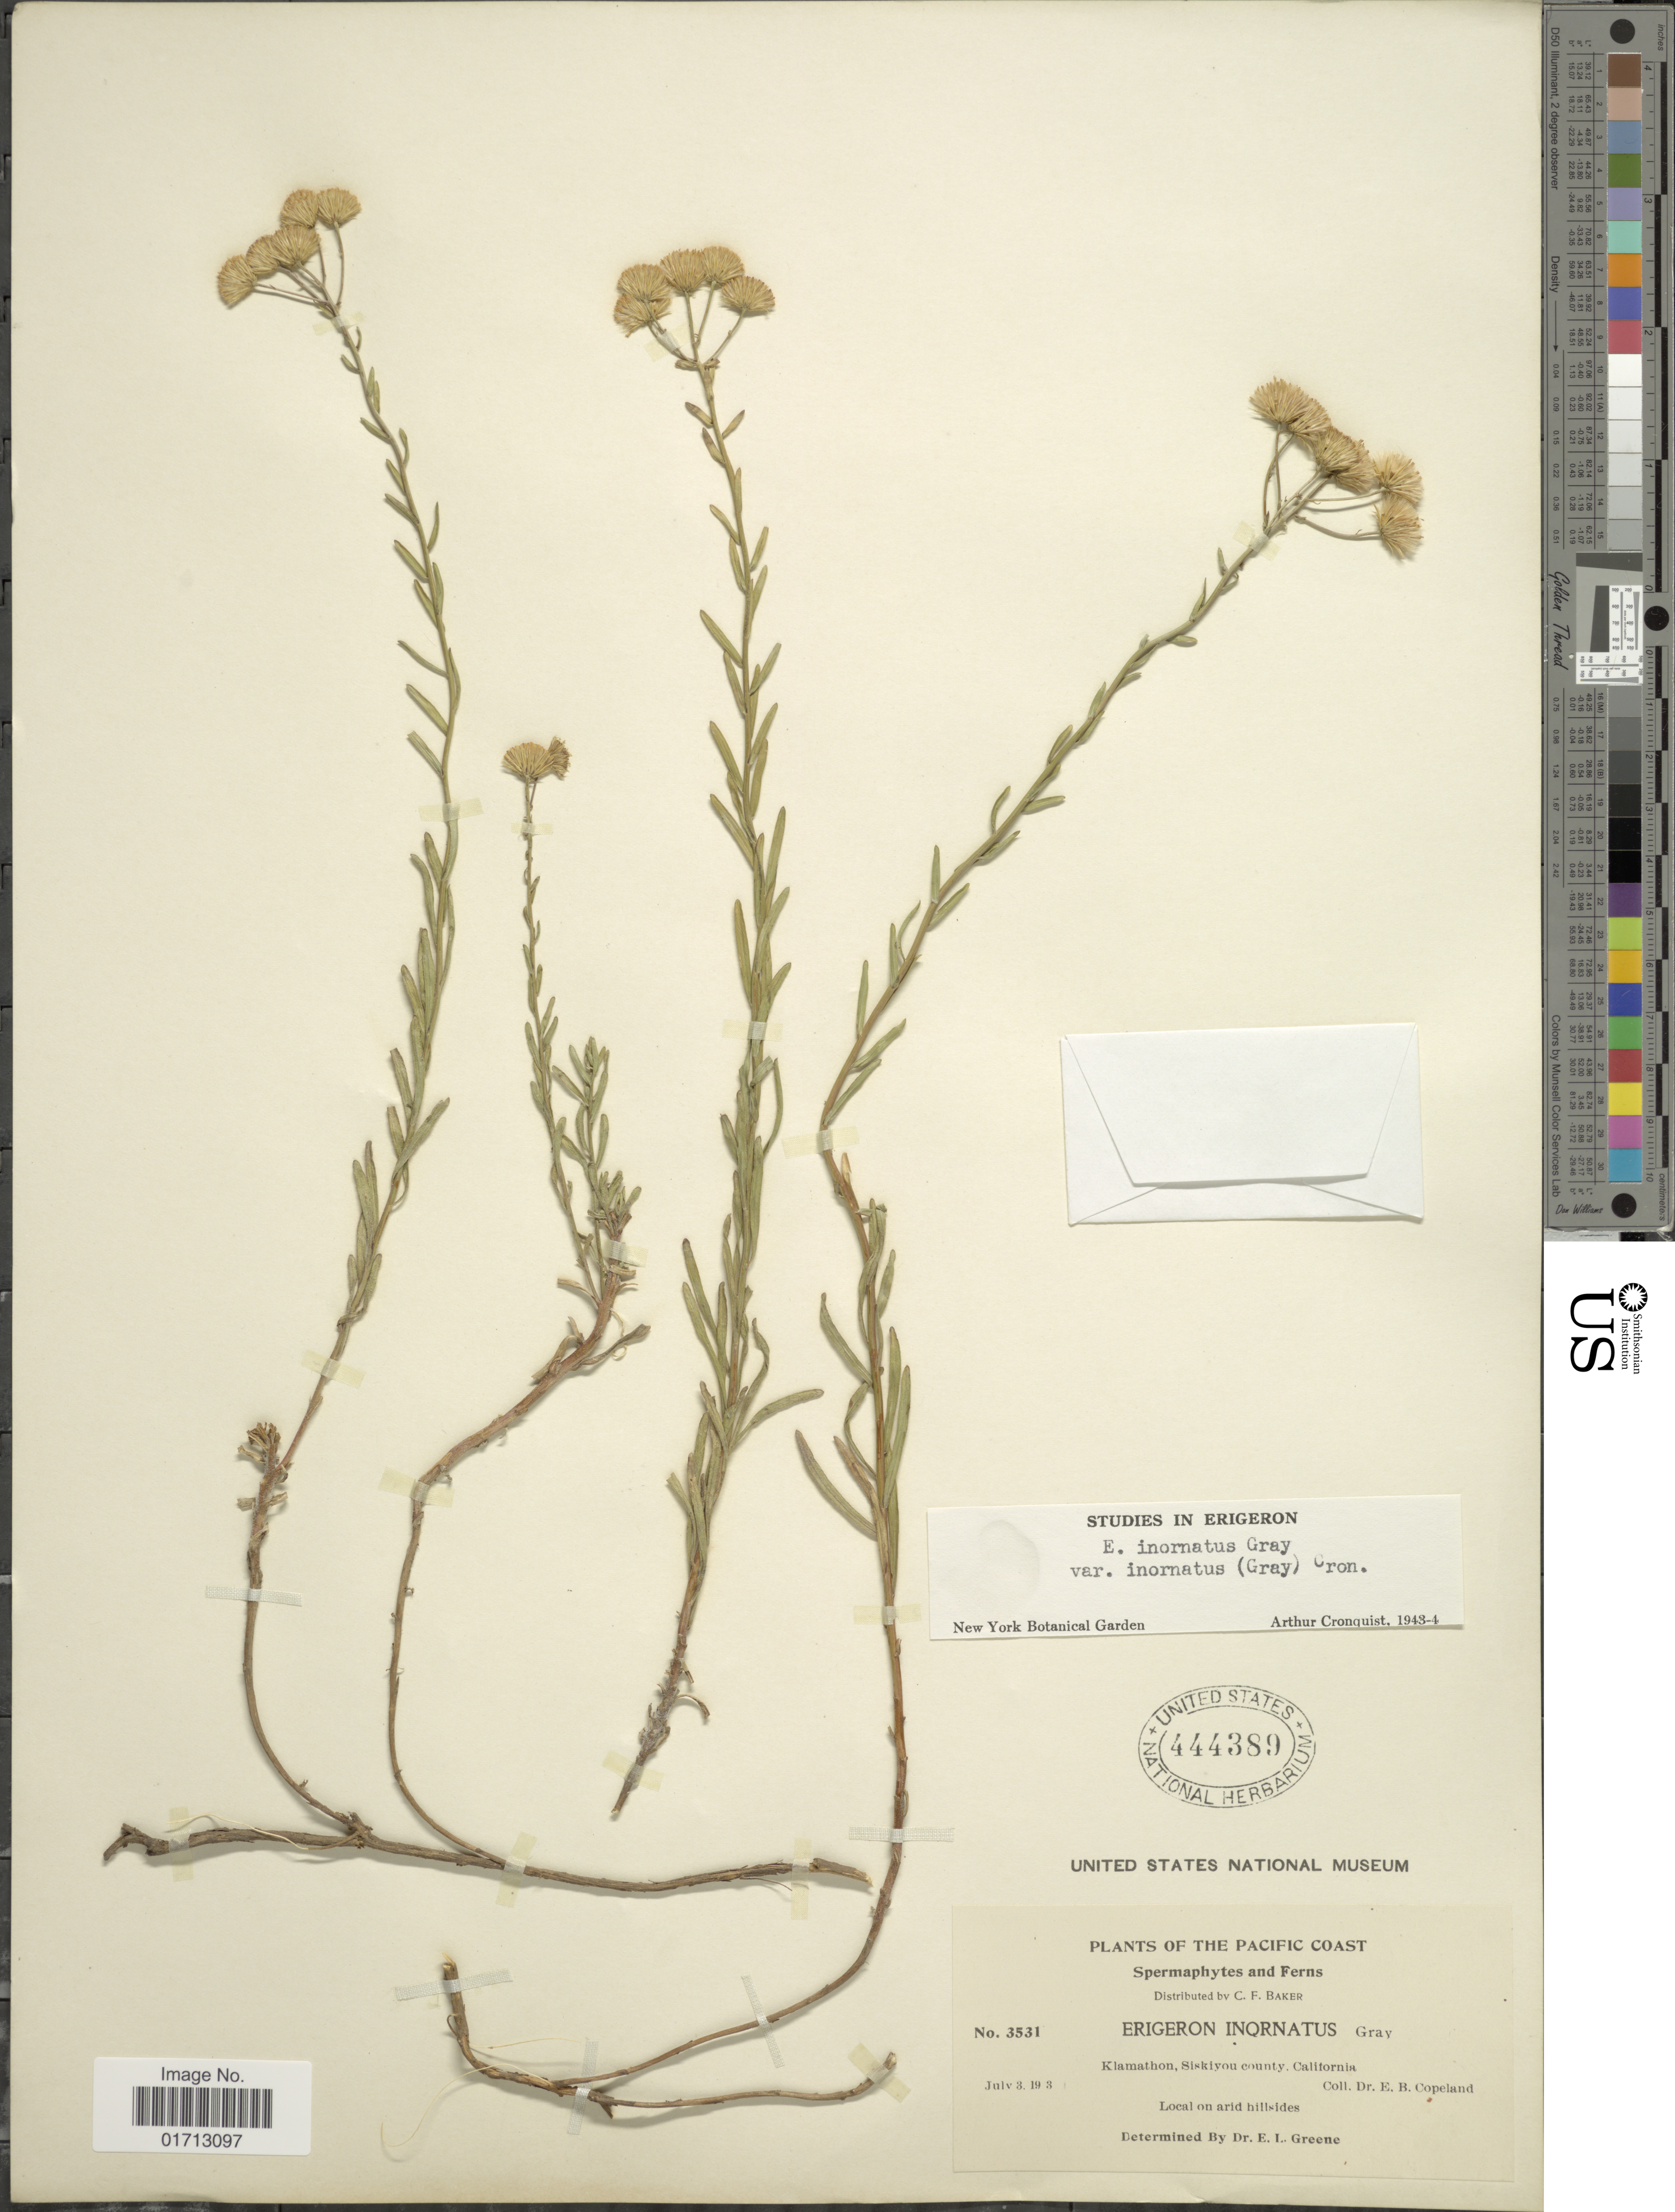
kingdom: Plantae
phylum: Tracheophyta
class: Magnoliopsida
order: Asterales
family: Asteraceae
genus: Erigeron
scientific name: Erigeron inornatus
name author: (A. Gray) A. Gray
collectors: E. B. Copeland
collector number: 3531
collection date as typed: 19!3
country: United States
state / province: California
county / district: Siskiyou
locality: The Pacific Coast, Klamathon, Siskiyou county.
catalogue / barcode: US 444389